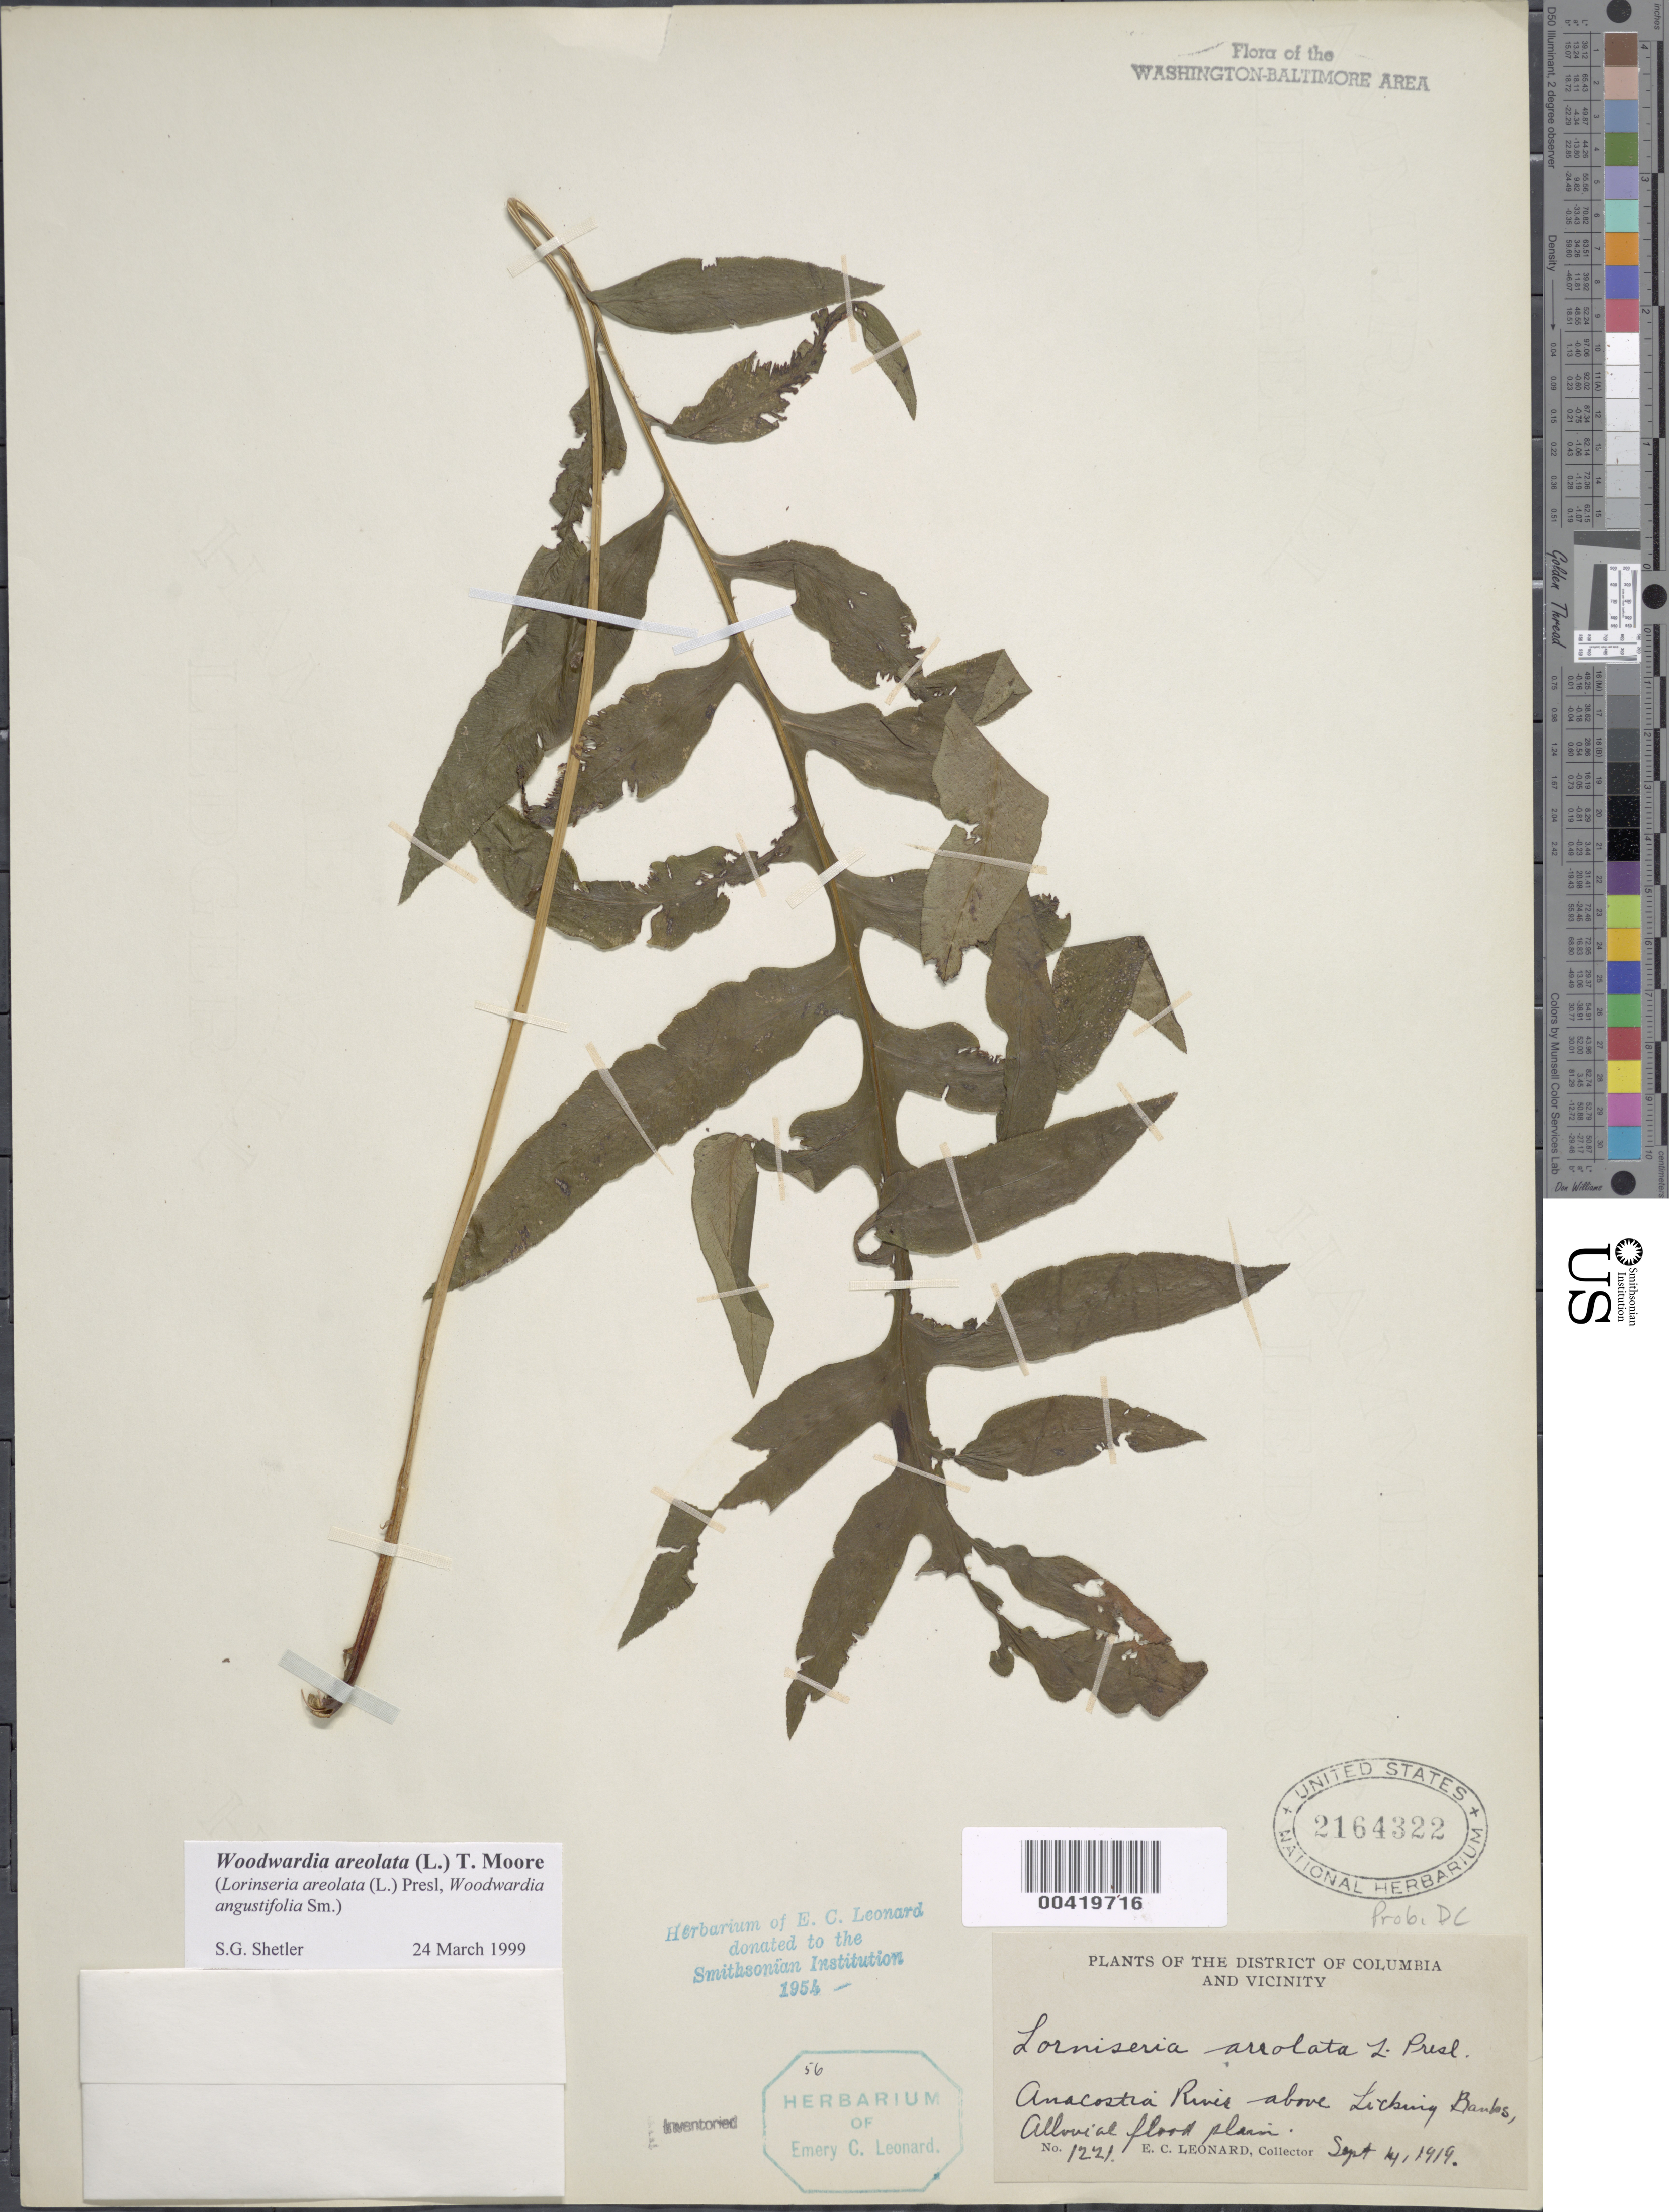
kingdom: Plantae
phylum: Tracheophyta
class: Polypodiopsida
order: Polypodiales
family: Blechnaceae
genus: Woodwardia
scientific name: Woodwardia areolata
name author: (L.) T. Moore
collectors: E. C. Leonard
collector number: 1221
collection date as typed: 14 Sep 1919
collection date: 1919-09-14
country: United States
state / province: District of Columbia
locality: Anacostia River, above Licking Banks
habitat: Alluvial flood plain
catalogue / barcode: US 2164322